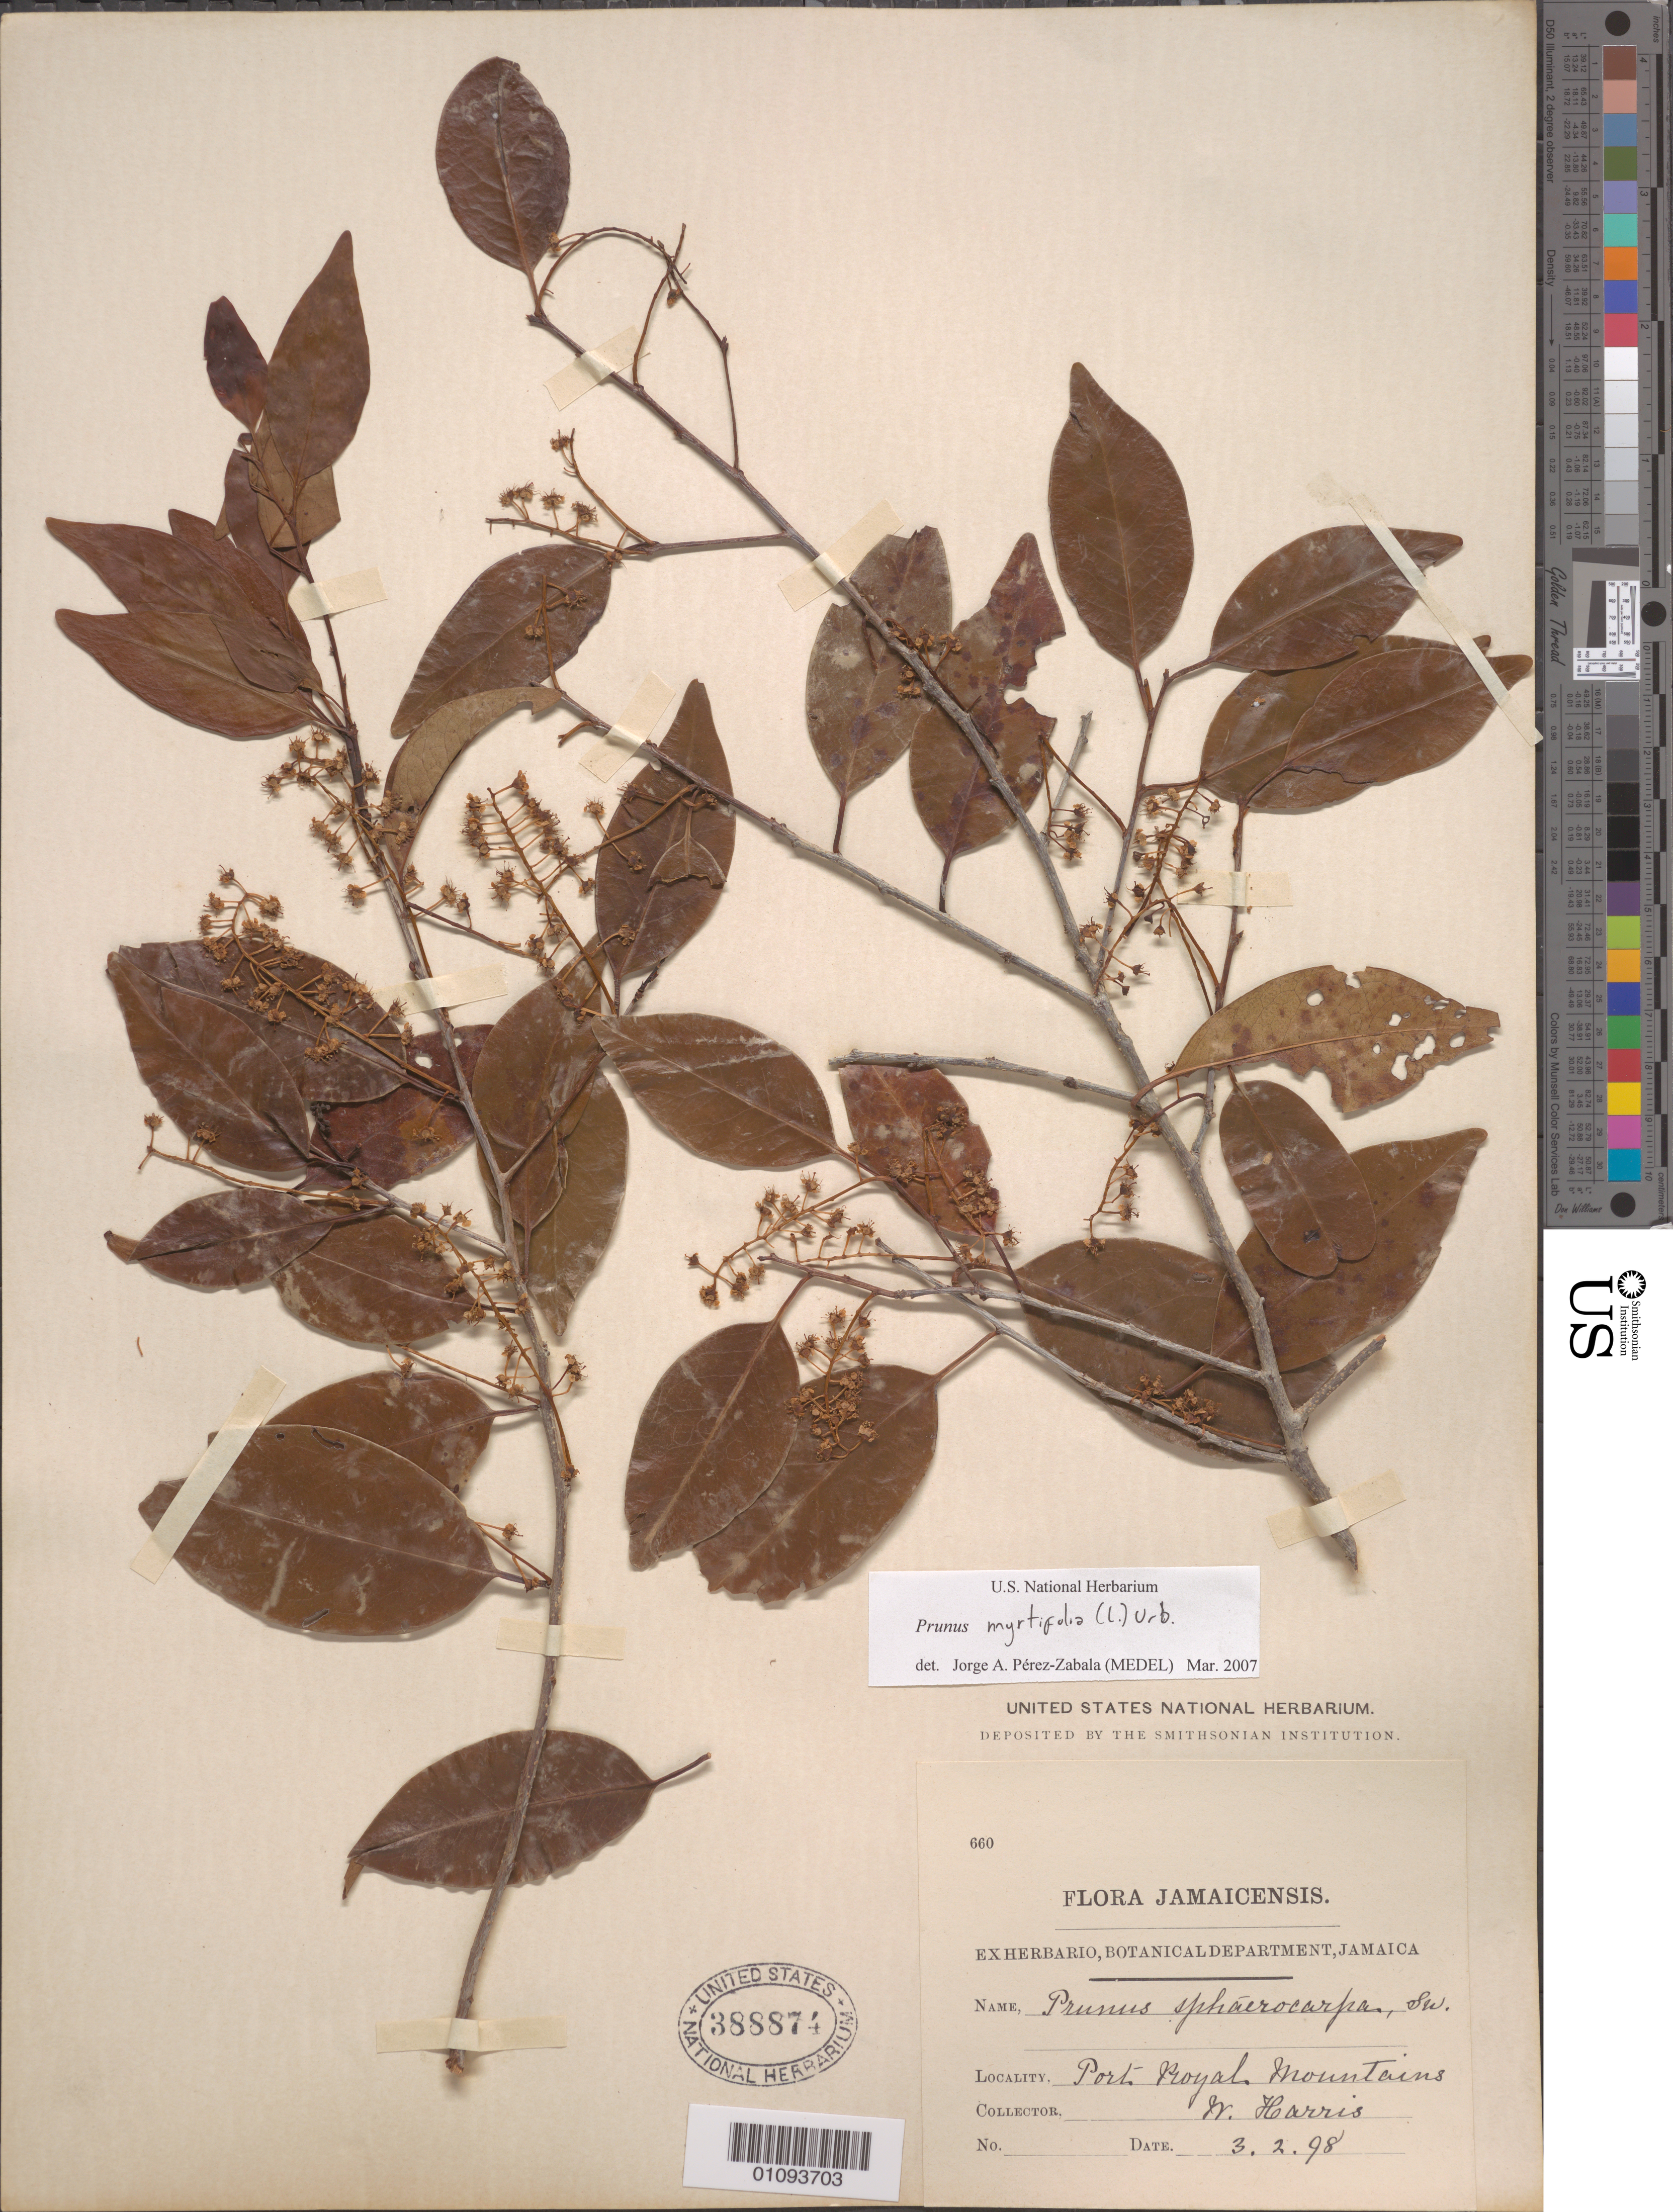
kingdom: Plantae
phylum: Tracheophyta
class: Magnoliopsida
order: Rosales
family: Rosaceae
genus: Prunus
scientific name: Prunus myrtifolia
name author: (L.) Urb.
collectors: W. Harris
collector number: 660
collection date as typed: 03 Feb 1898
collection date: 1898-02-03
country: Jamaica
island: Jamaica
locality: Port Royal Mountains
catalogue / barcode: US 388874